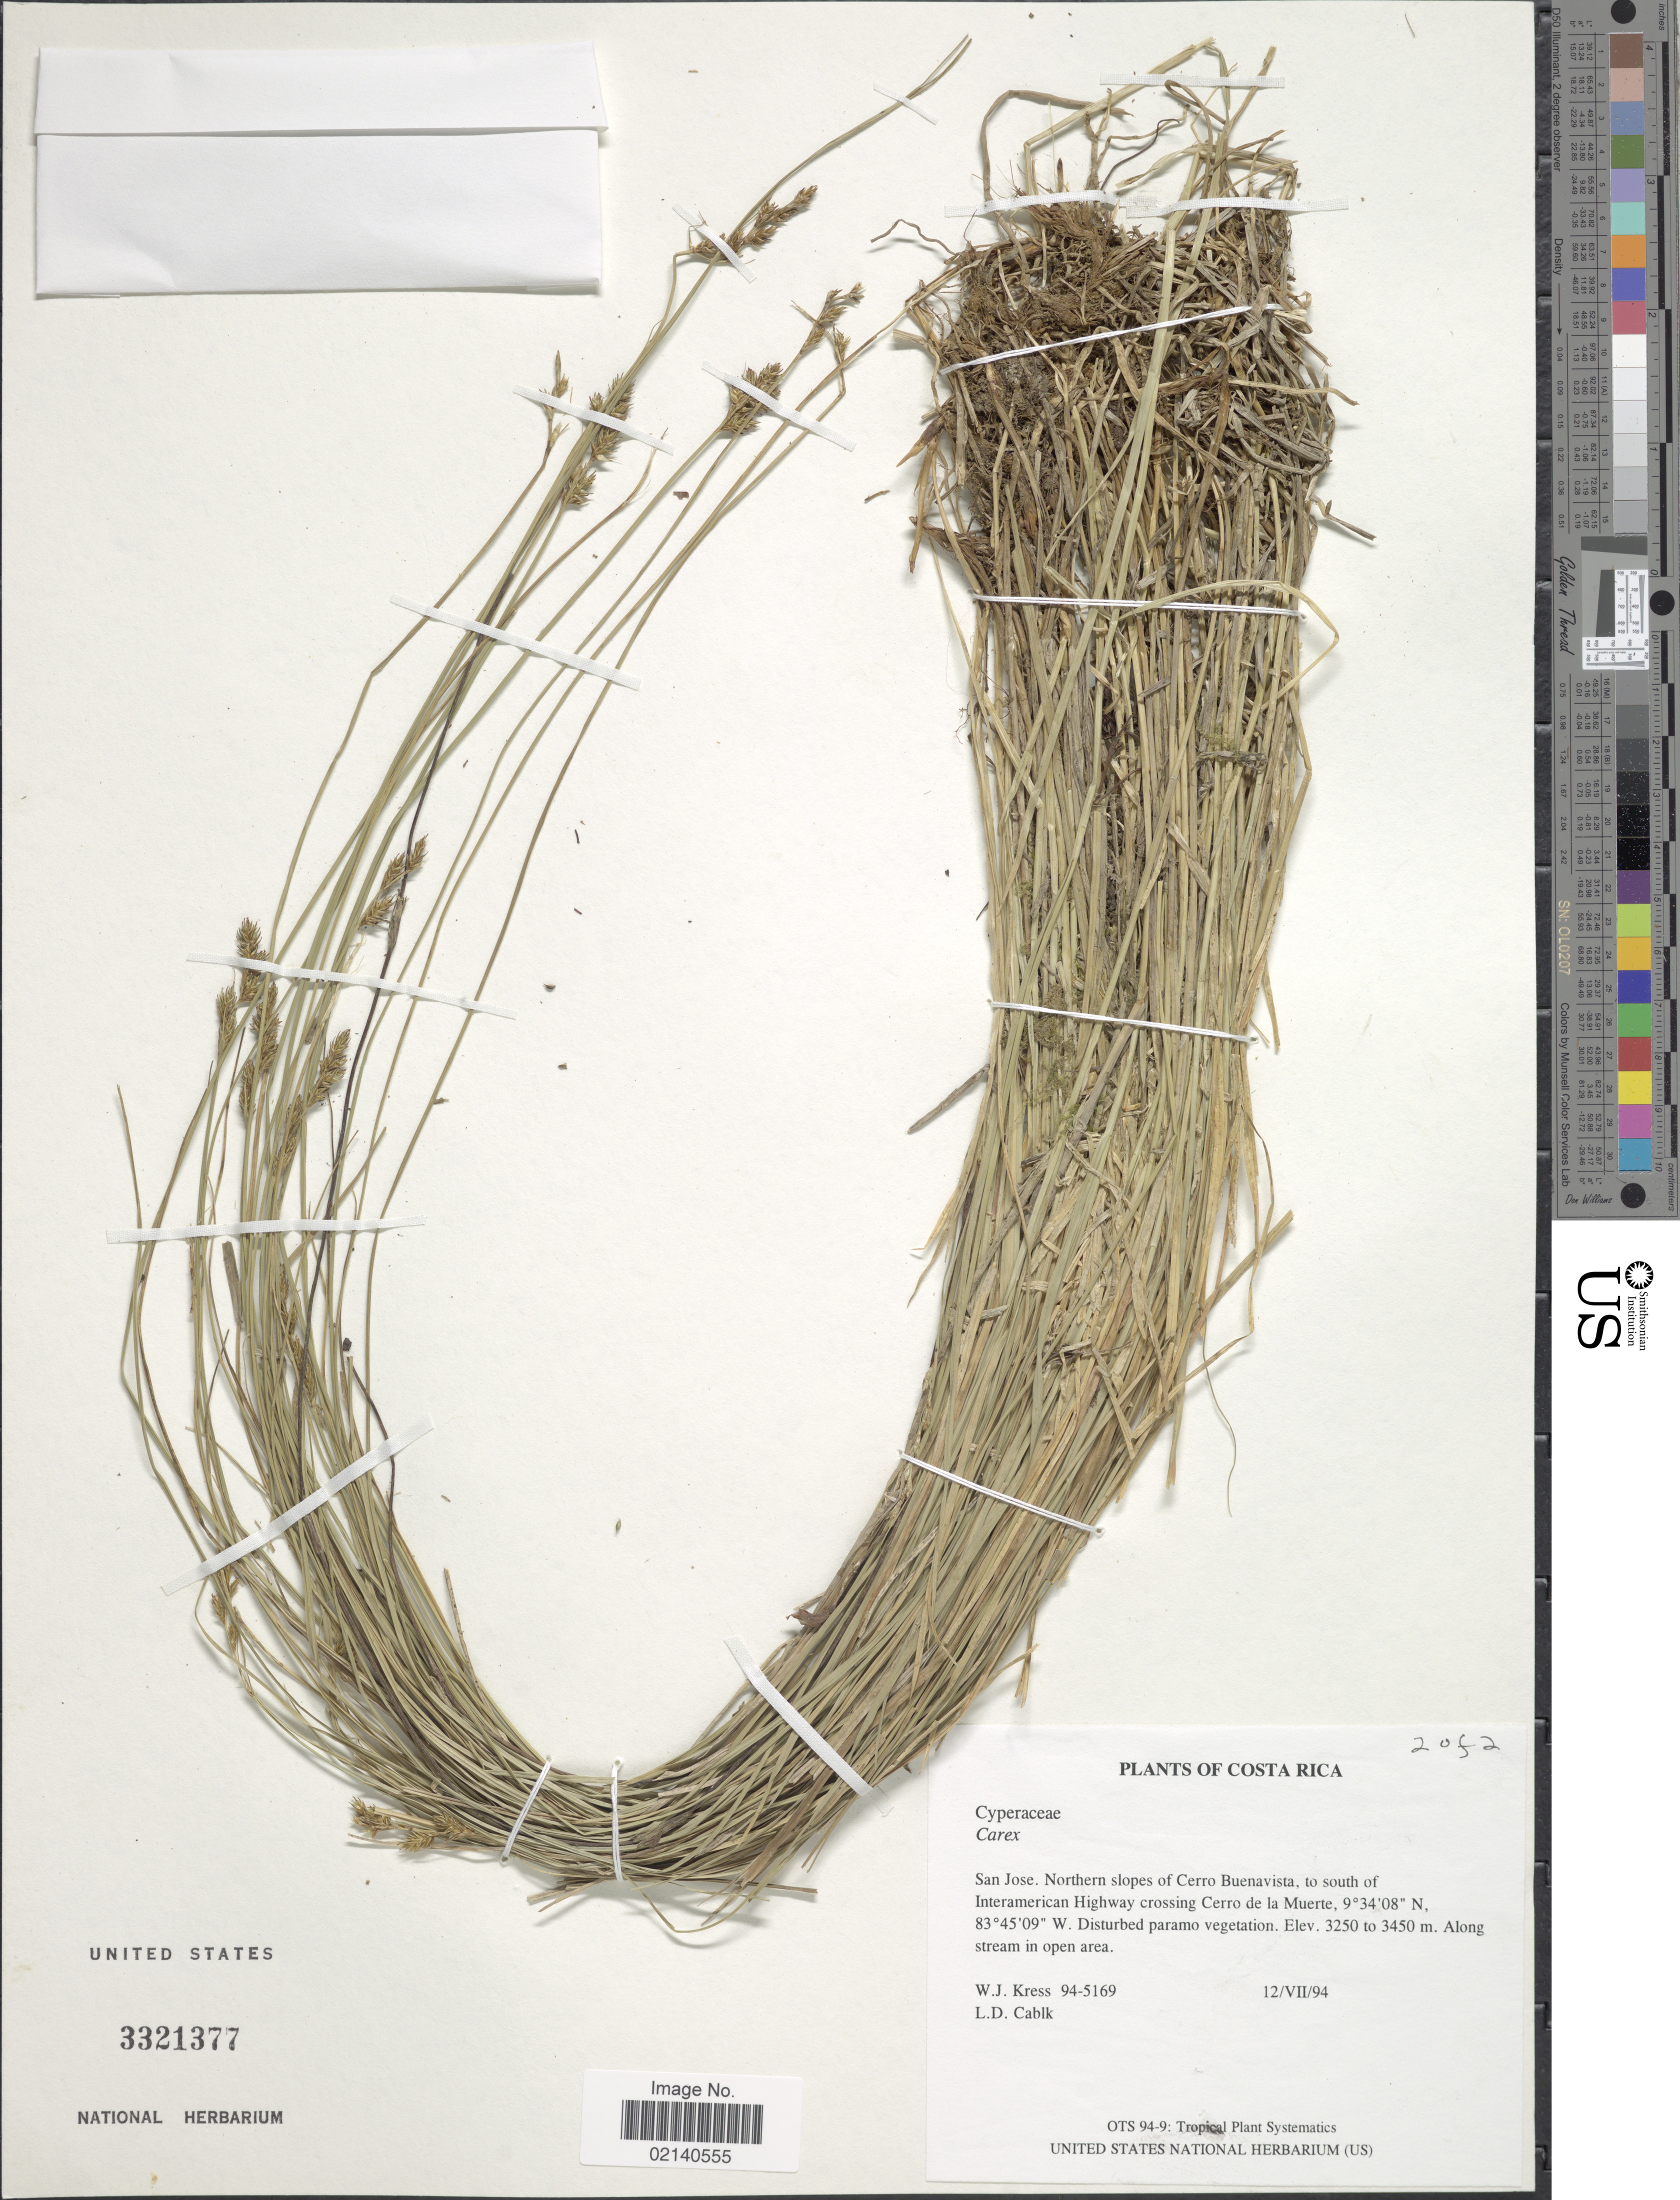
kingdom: Plantae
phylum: Tracheophyta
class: Liliopsida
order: Poales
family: Cyperaceae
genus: Carex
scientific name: Carex bonplandii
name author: Kunth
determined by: Gómez-Laurito, J. A., (COSTA RICA)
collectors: W. J. Kress & L. Cablk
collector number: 94-5169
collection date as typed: Transcribed d/m/y: 12/7/94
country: Costa Rica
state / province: San José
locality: Northern slopes of Cerro Buenavista, to south of Interamerican Highway crossing Cerro de la Muerte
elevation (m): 3250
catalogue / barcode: US 3321377